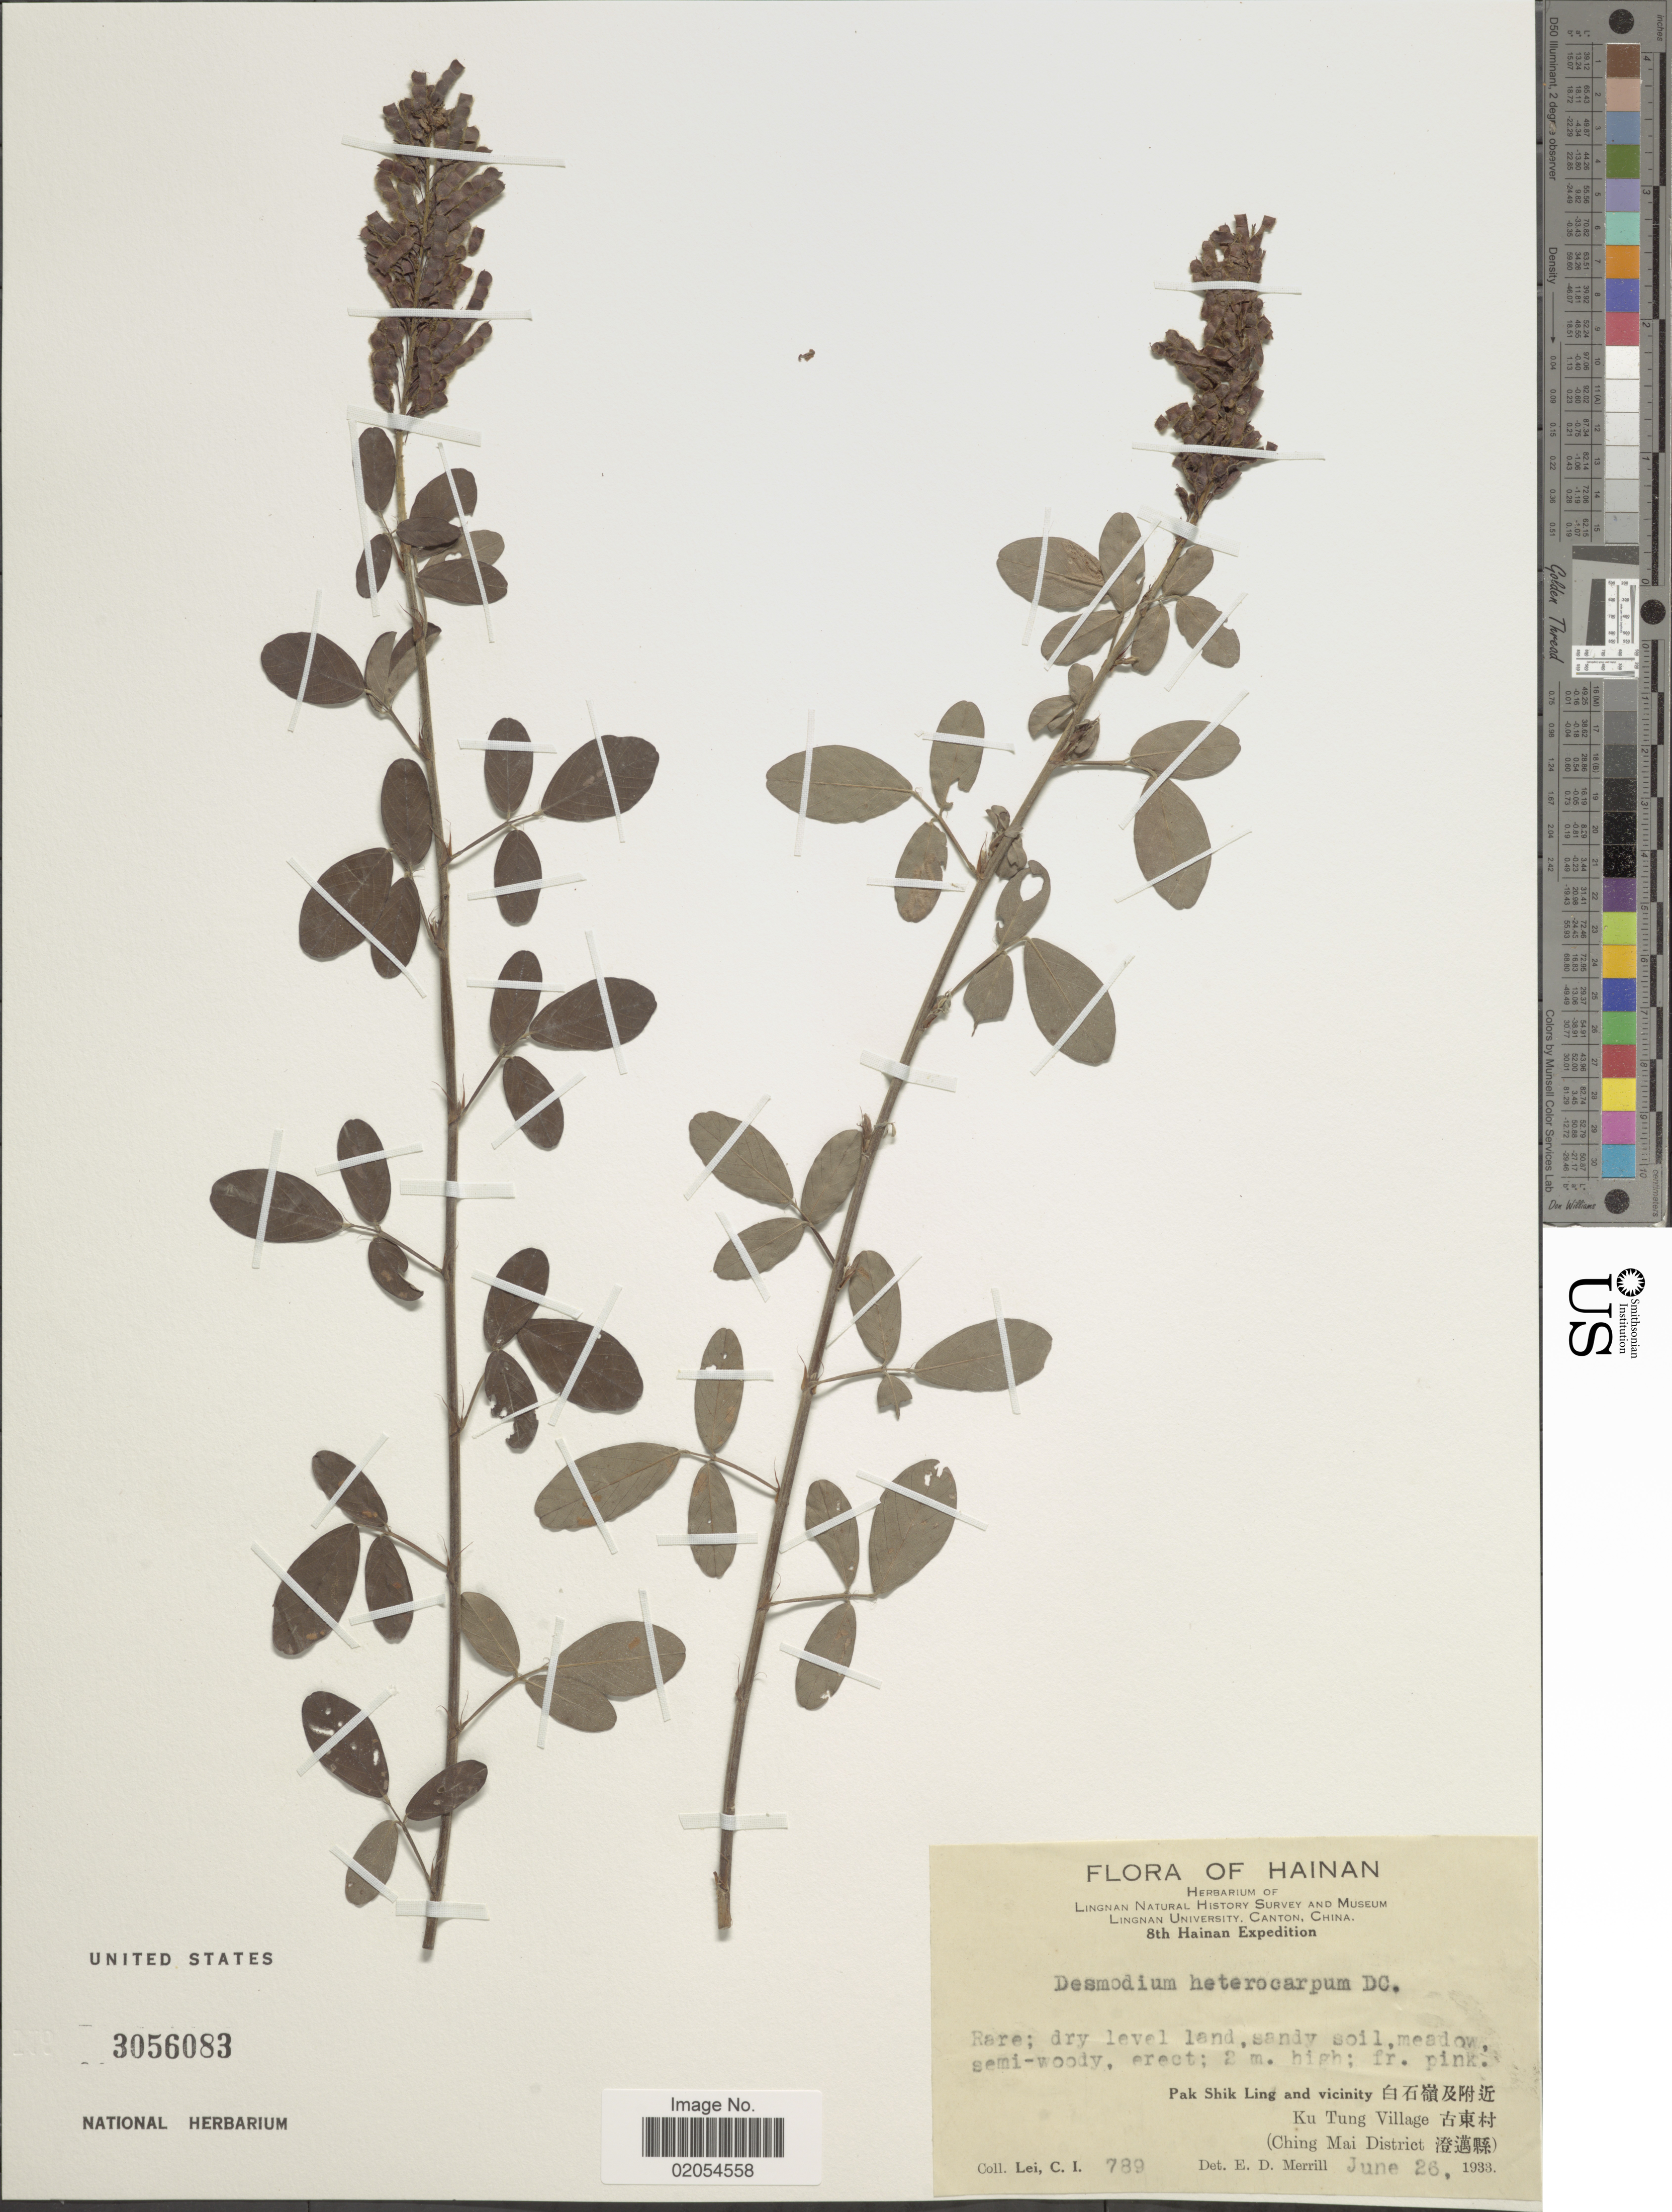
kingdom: Plantae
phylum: Tracheophyta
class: Magnoliopsida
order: Fabales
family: Fabaceae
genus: Grona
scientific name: Grona heterocarpos var. strigosa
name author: (Meeuwen) H. Ohashi & K. Ohashi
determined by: Strong, Mark T., (BOT), Smithsonian Institution - National Museum of Natural History (UNITED STATES)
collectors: C. I. Lei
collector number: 789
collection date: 1933-06-26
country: China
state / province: Hainan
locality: Pak Shik Ling and vicinity, Ku Tung VIllage (Ching Mai District)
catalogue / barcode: US 3056083